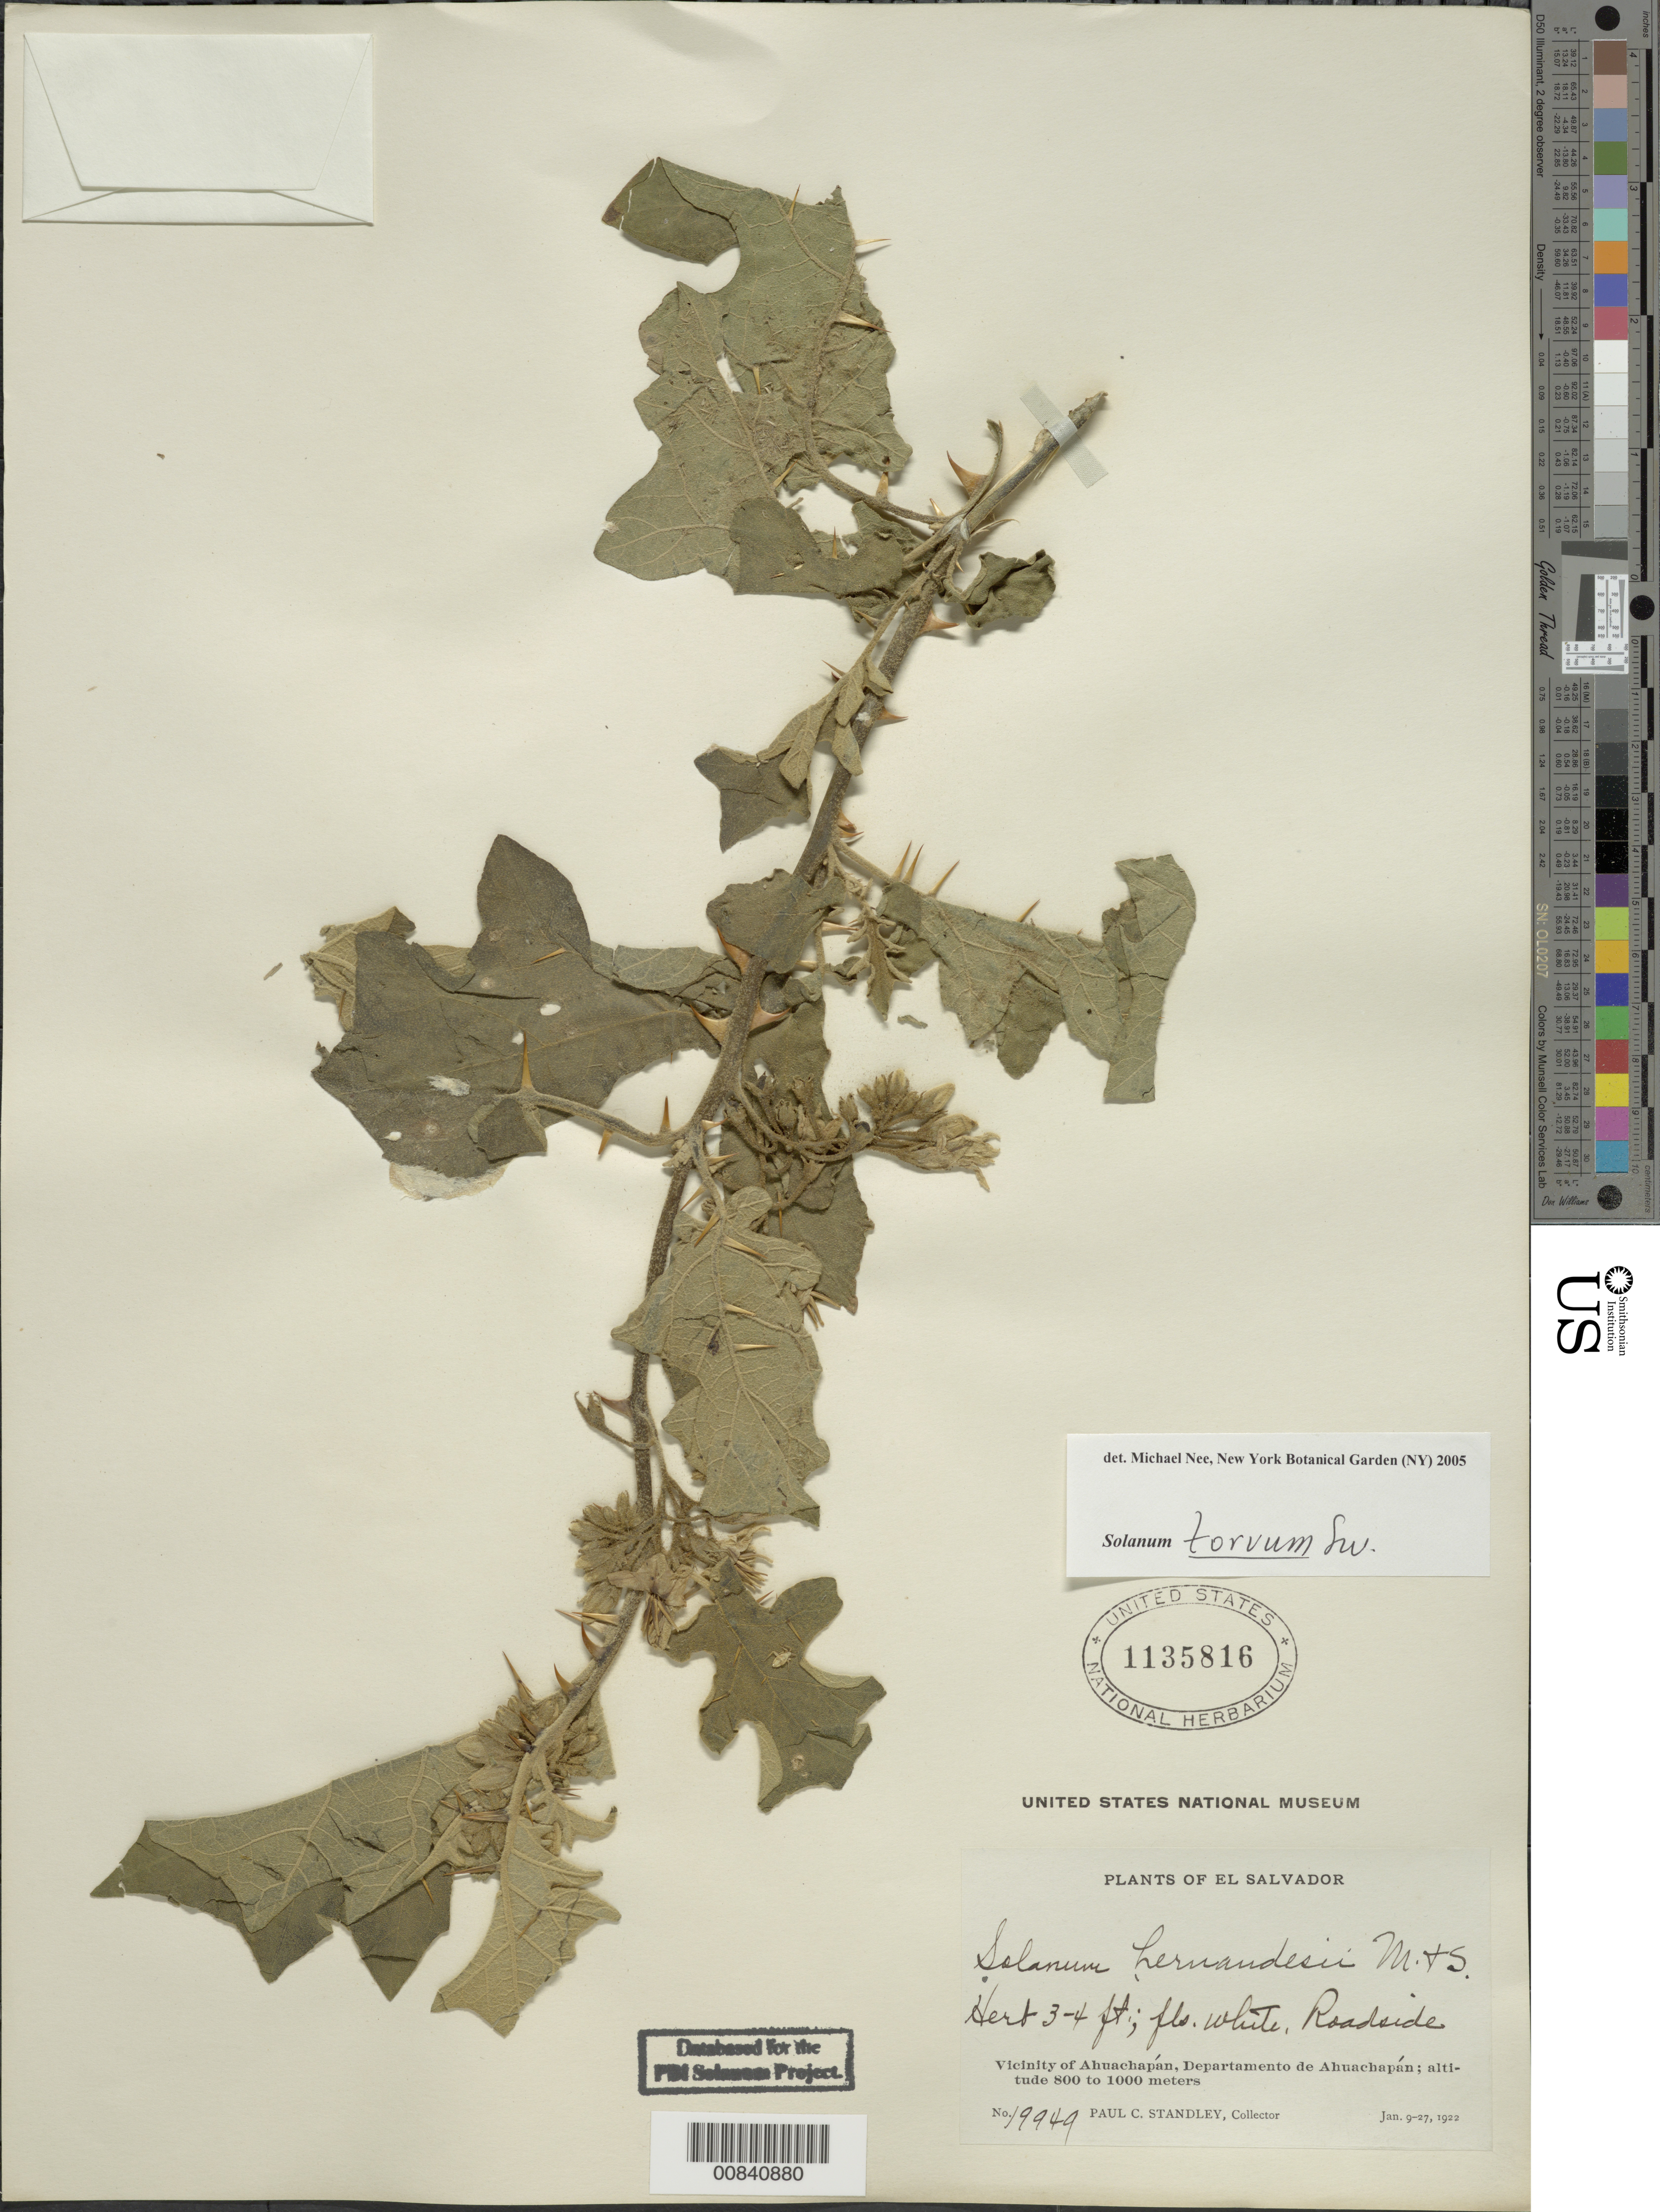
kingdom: Plantae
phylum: Tracheophyta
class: Magnoliopsida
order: Solanales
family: Solanaceae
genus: Solanum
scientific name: Solanum torvum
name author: Sw.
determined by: Nee, Michael H.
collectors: P. C. Standley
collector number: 19949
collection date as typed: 9 Jan 1922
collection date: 1922-01-09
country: El Salvador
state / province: Ahuachapán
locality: Vicinity of Ahuachapán.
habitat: Roadside.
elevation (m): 800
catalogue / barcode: US 1135816